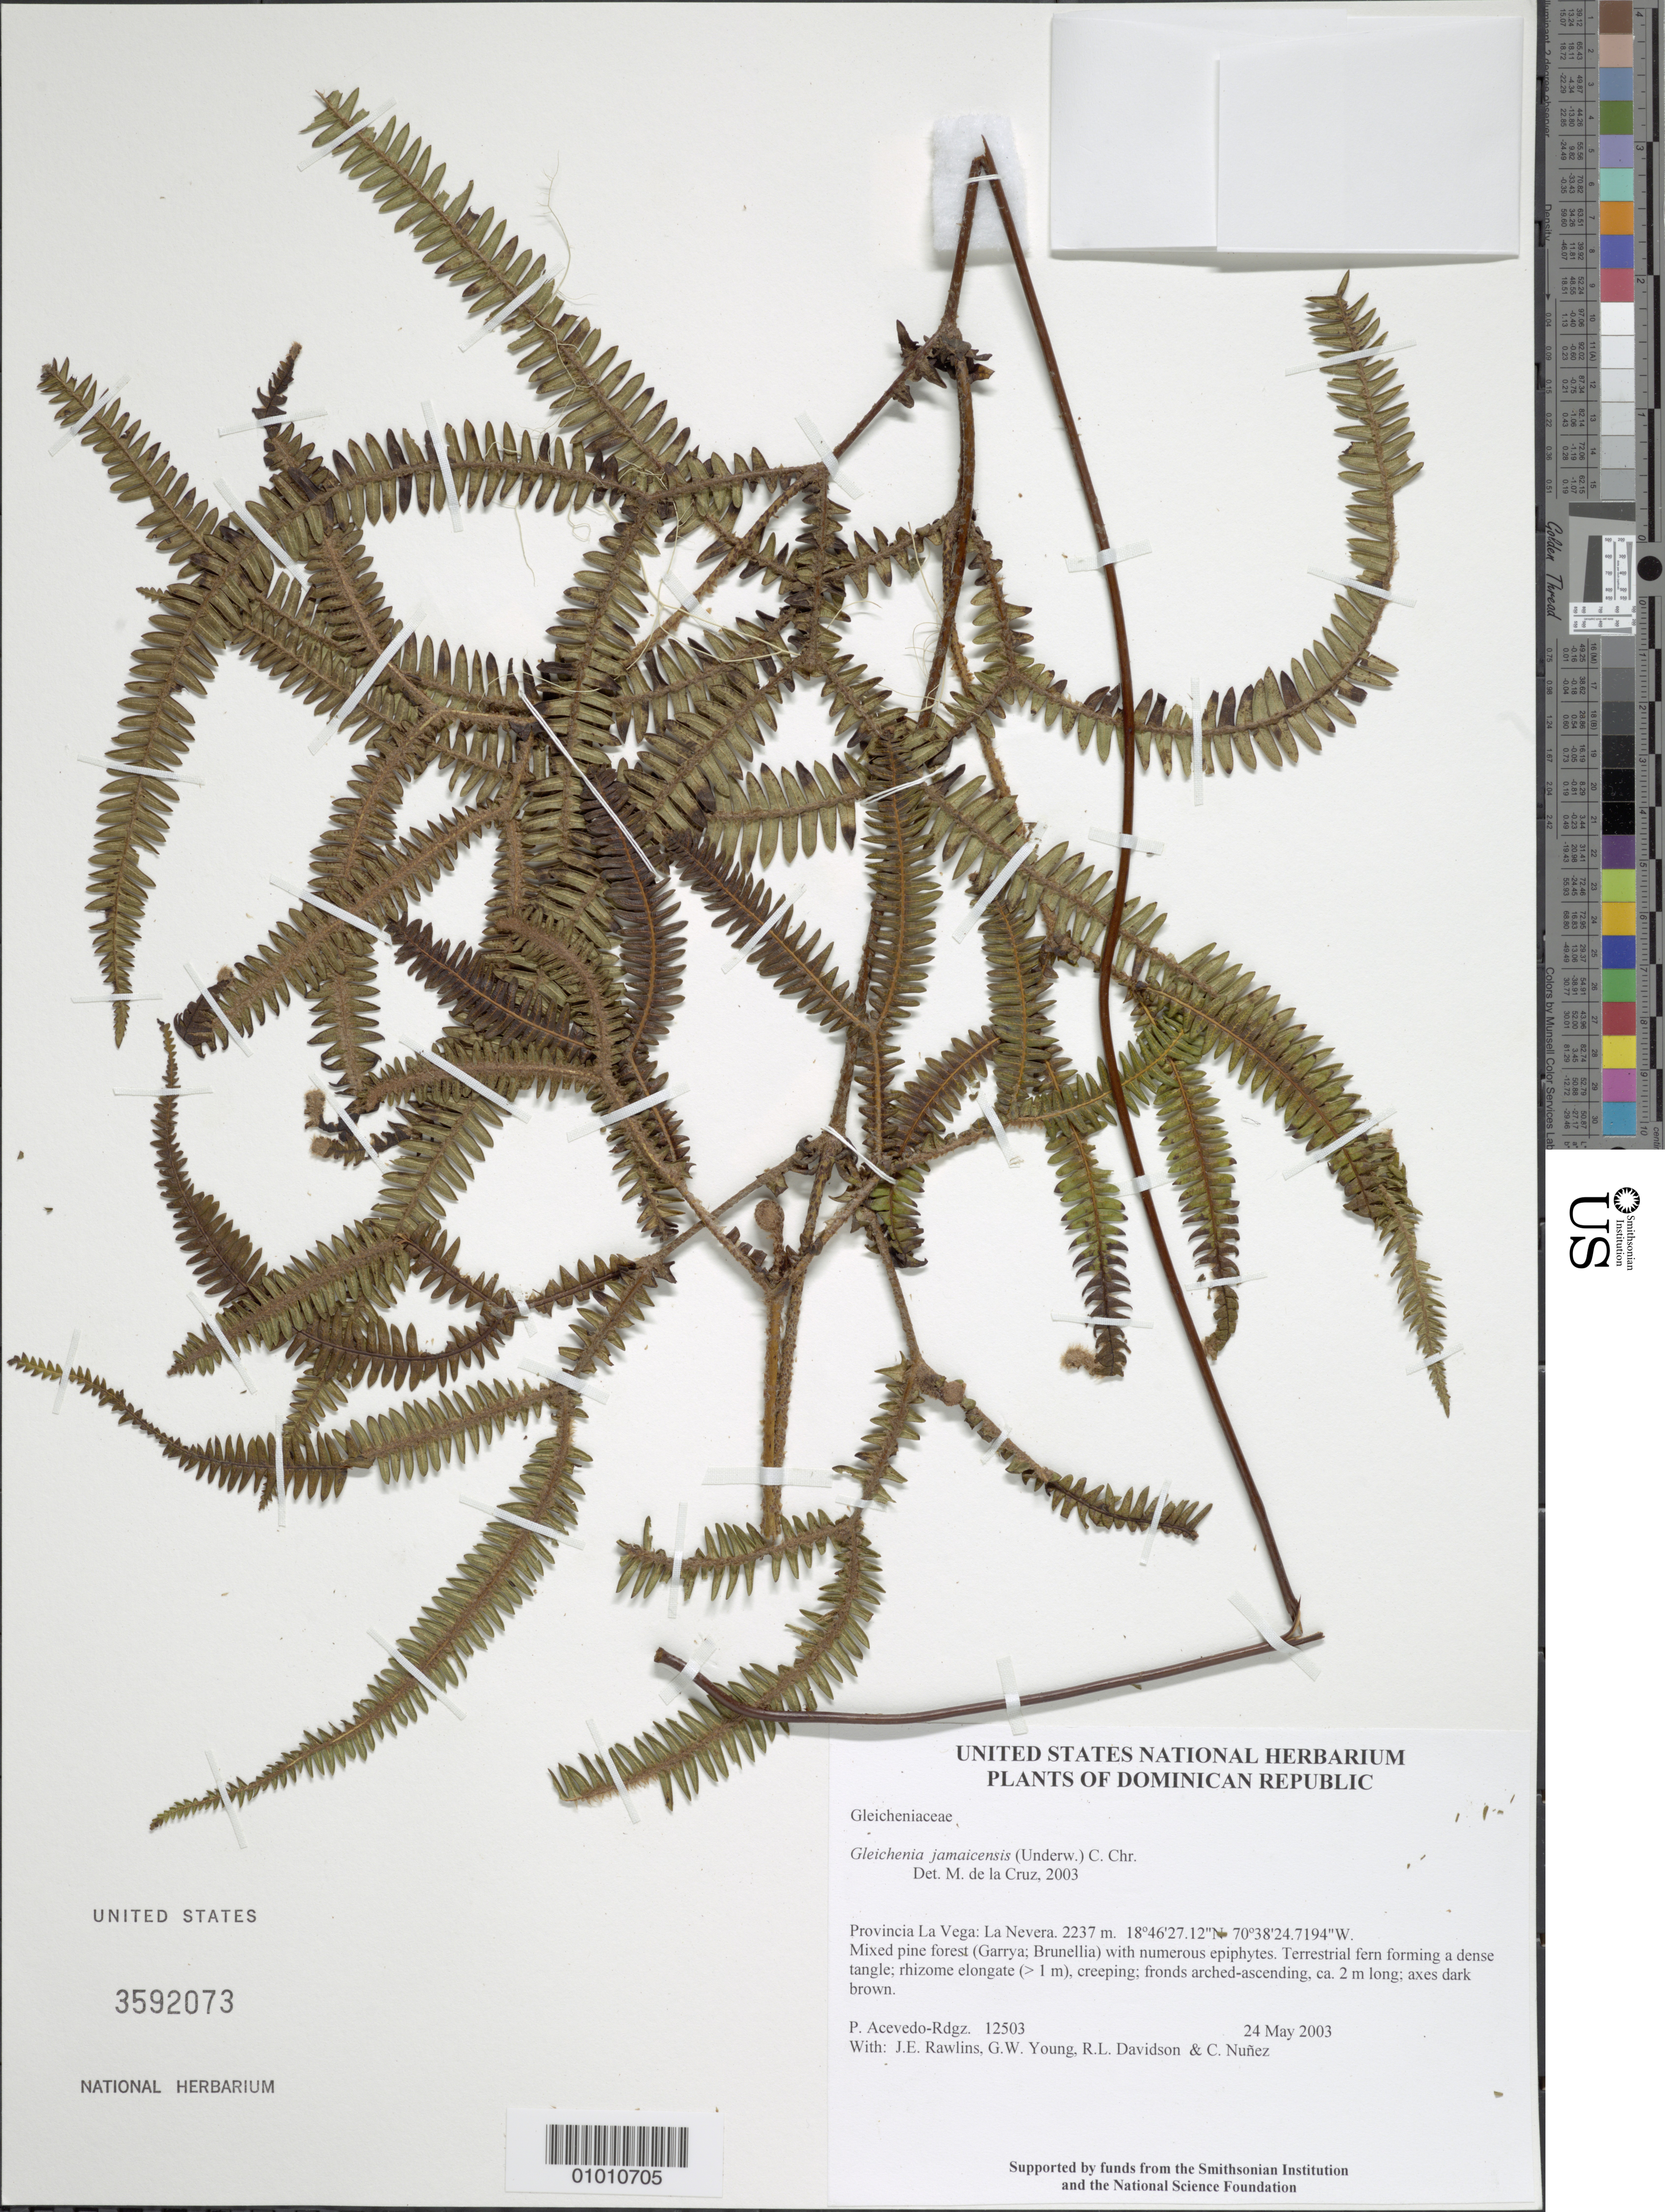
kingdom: Plantae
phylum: Tracheophyta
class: Polypodiopsida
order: Gleicheniales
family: Gleicheniaceae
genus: Sticherus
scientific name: Sticherus jamaicensis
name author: (Underw.) Nakai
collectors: P. Acevedo-Rodr., J. Rawlins, G. Young, R. Davidson & C. Nunez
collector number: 12503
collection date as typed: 24 May 2003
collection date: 2003-05-24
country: Dominican Republic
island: Hispaniola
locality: Provincia La Vega: La Nevera.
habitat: Mixed pine forest (Garrya; Brunellia) with numerous epiphytes.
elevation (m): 2237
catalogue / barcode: US 3592073